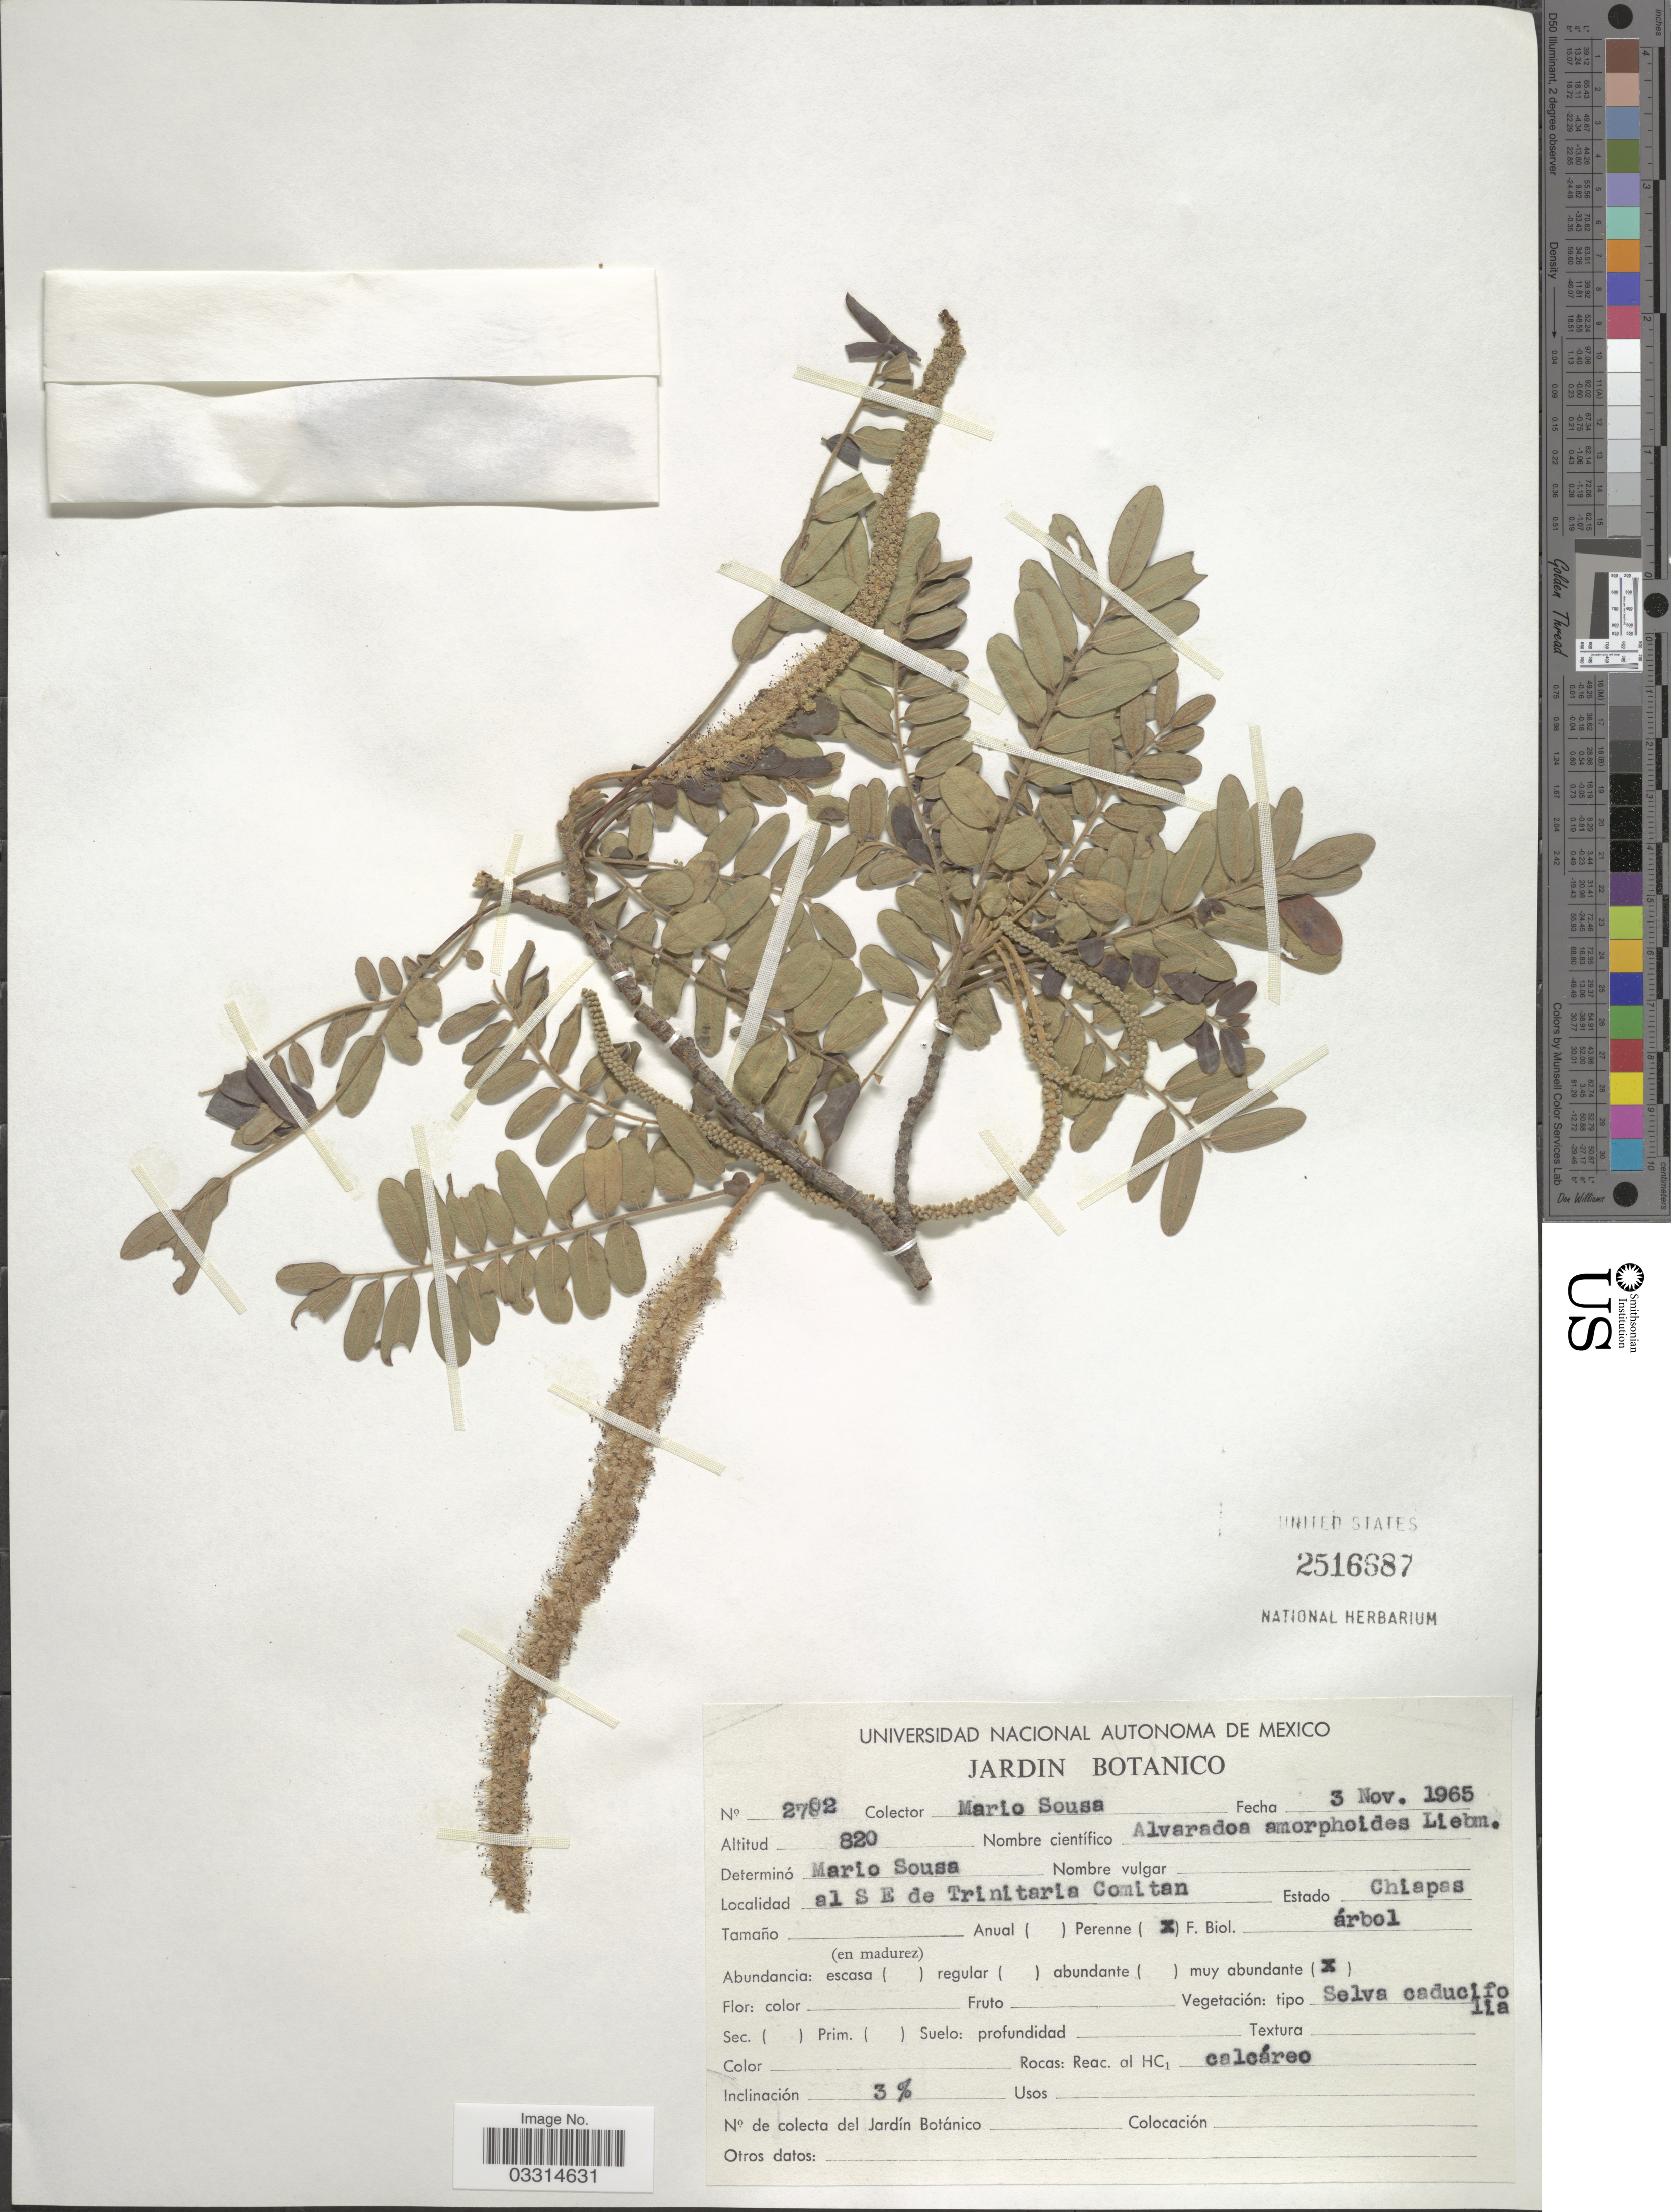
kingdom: Plantae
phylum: Tracheophyta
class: Magnoliopsida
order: Picramniales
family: Picramniaceae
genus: Alvaradoa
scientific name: Alvaradoa amorphoides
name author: Liebm.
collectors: M. Sousa S.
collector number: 2702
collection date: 1965-11-03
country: Mexico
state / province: Chiapas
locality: Al SE de Trinitaria Comitan.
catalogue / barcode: US 2516687